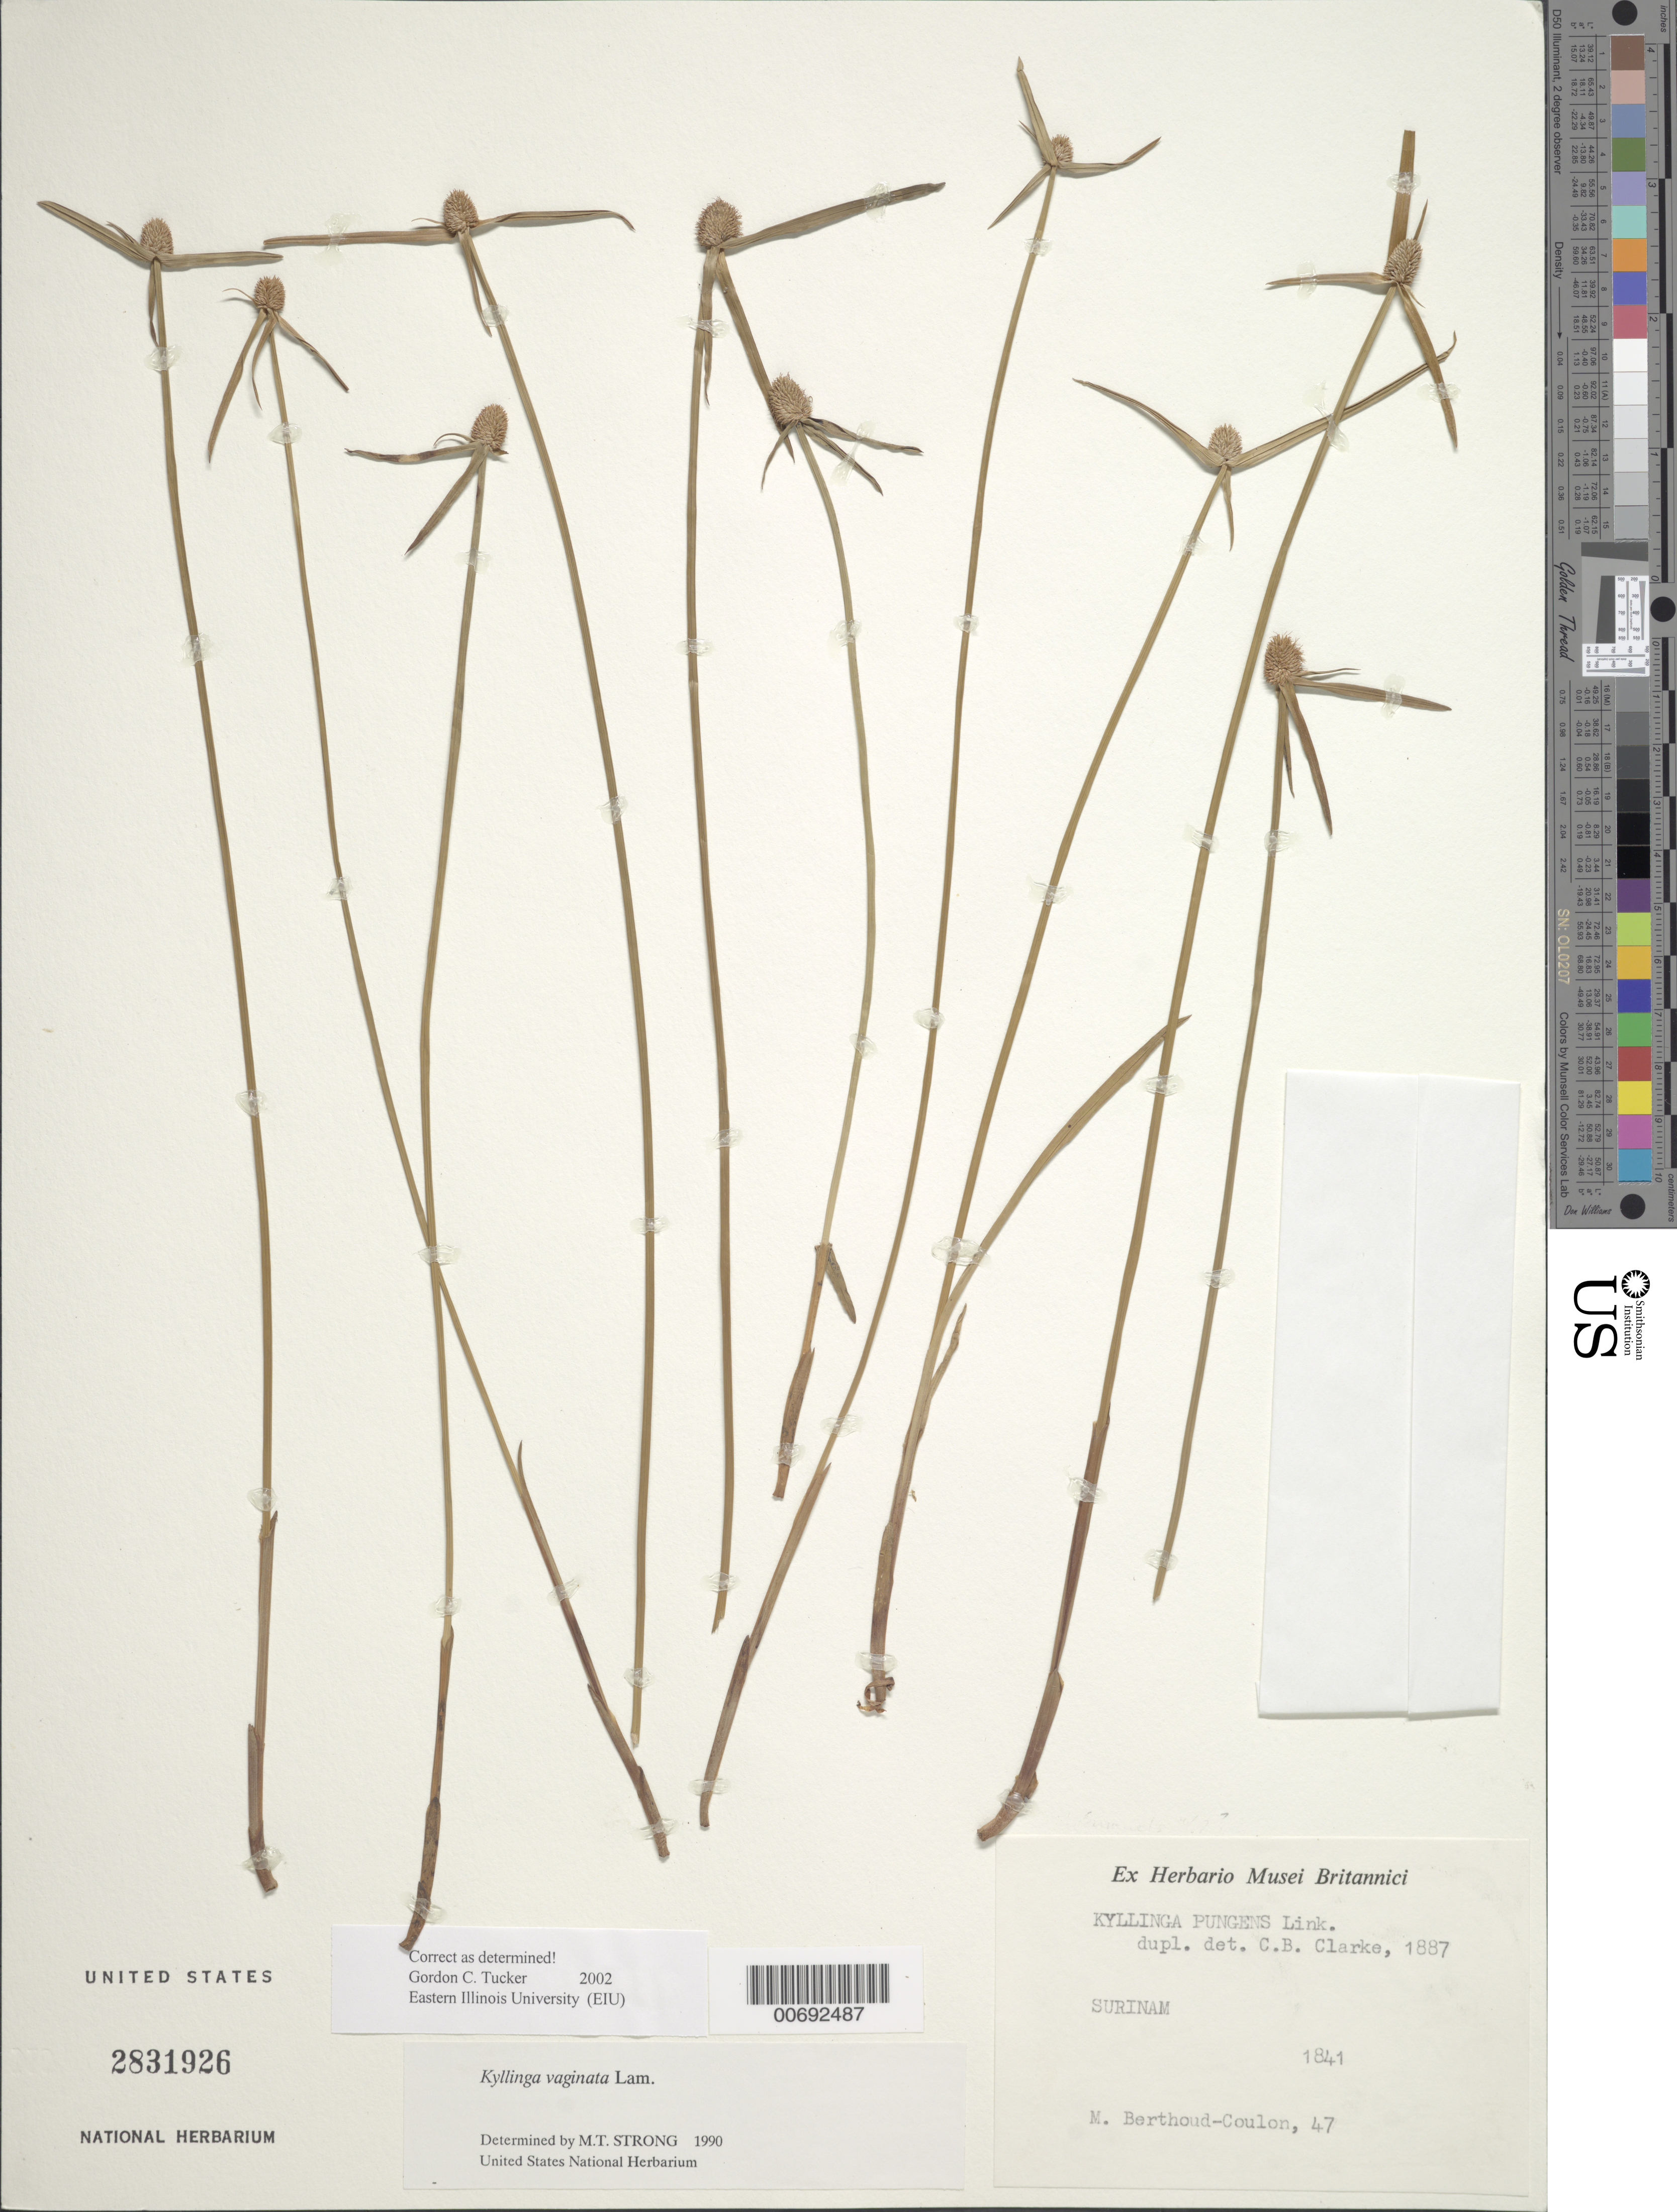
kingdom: Plantae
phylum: Tracheophyta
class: Liliopsida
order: Poales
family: Cyperaceae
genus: Cyperus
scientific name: Cyperus obtusatus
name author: (J. Presl & C. Presl) Mattf. & Kük.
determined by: Strong, M. T., (US), Smithsonian Institution - National Museum of Natural History (UNITED STATES)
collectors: C. Berthoud-Coulon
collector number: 47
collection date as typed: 1841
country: Suriname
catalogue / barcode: US 2831926